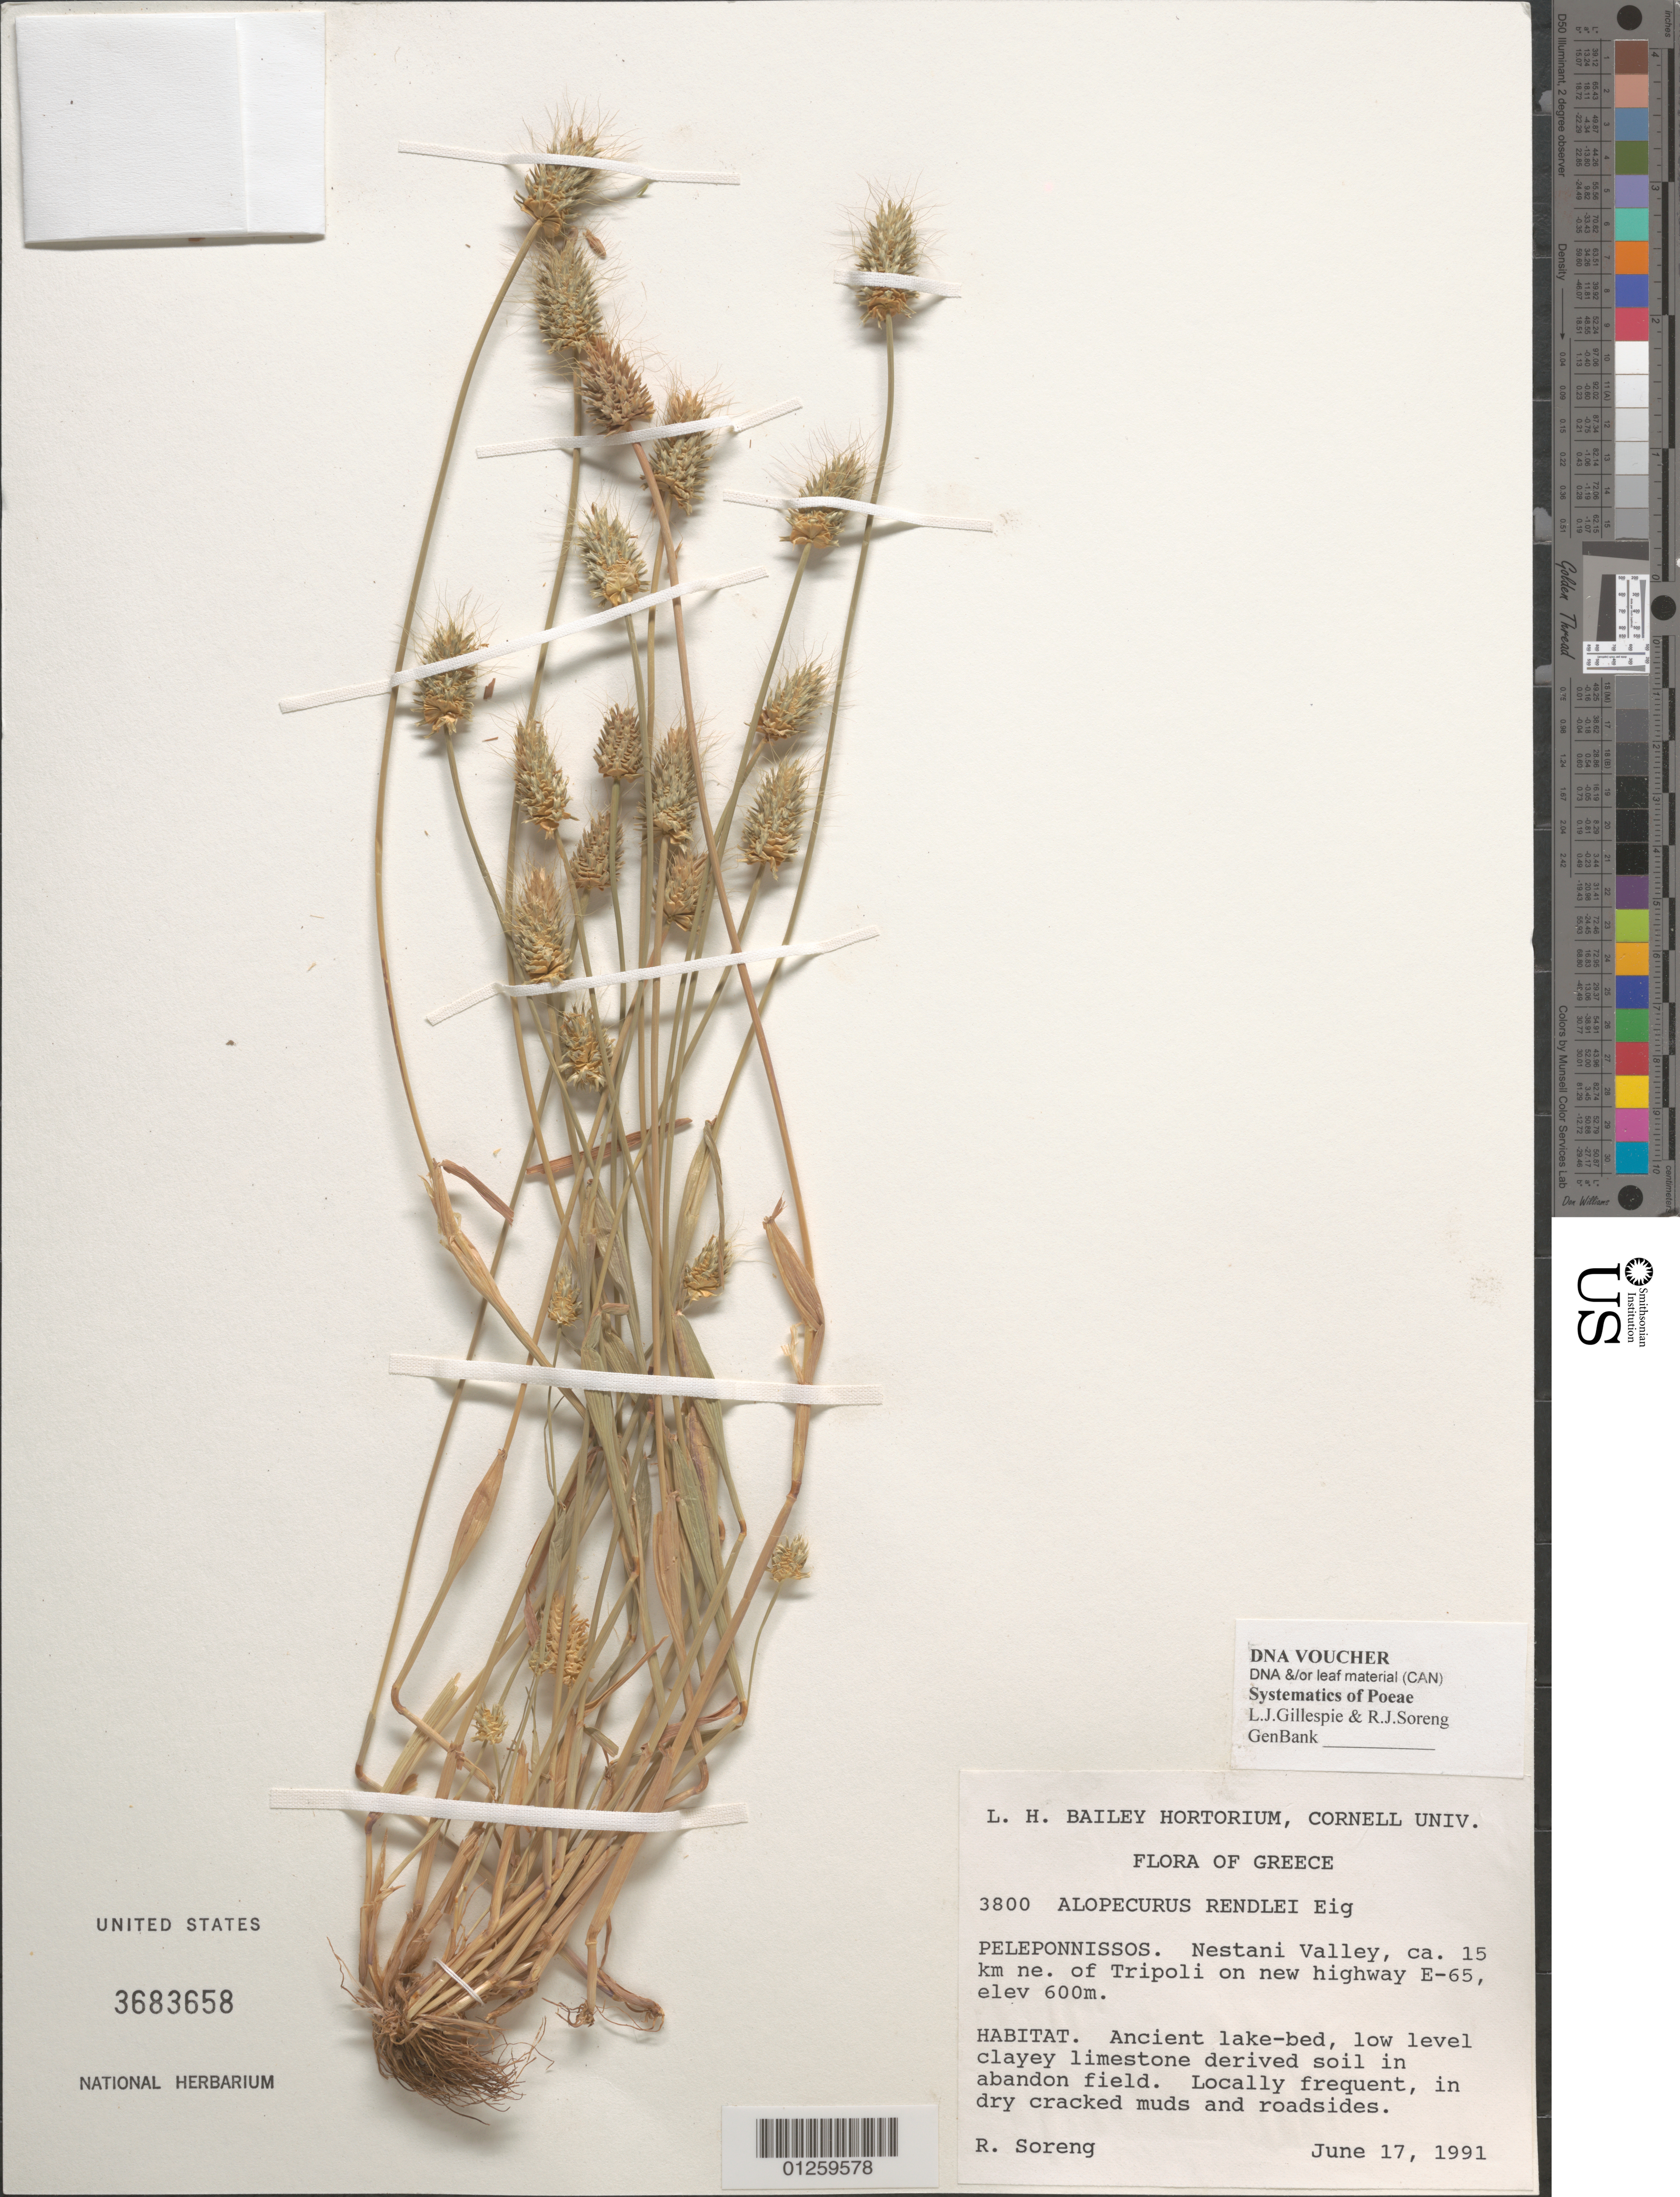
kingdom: Plantae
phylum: Tracheophyta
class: Liliopsida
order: Poales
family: Poaceae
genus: Alopecurus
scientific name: Alopecurus rendlei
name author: Eig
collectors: R. J. Soreng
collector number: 3800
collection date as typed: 17 Jun 1991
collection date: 1991-06-17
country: Greece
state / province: Peloponnese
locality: Nestani Valley, ca. 15 km ne. of Tripoli on new highway E-65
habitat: Ancient lake-bed, low level clayey limestone derived soil in abandon field. Locally frequent, in dry cracked muds and rd.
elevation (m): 600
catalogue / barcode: US 3683658